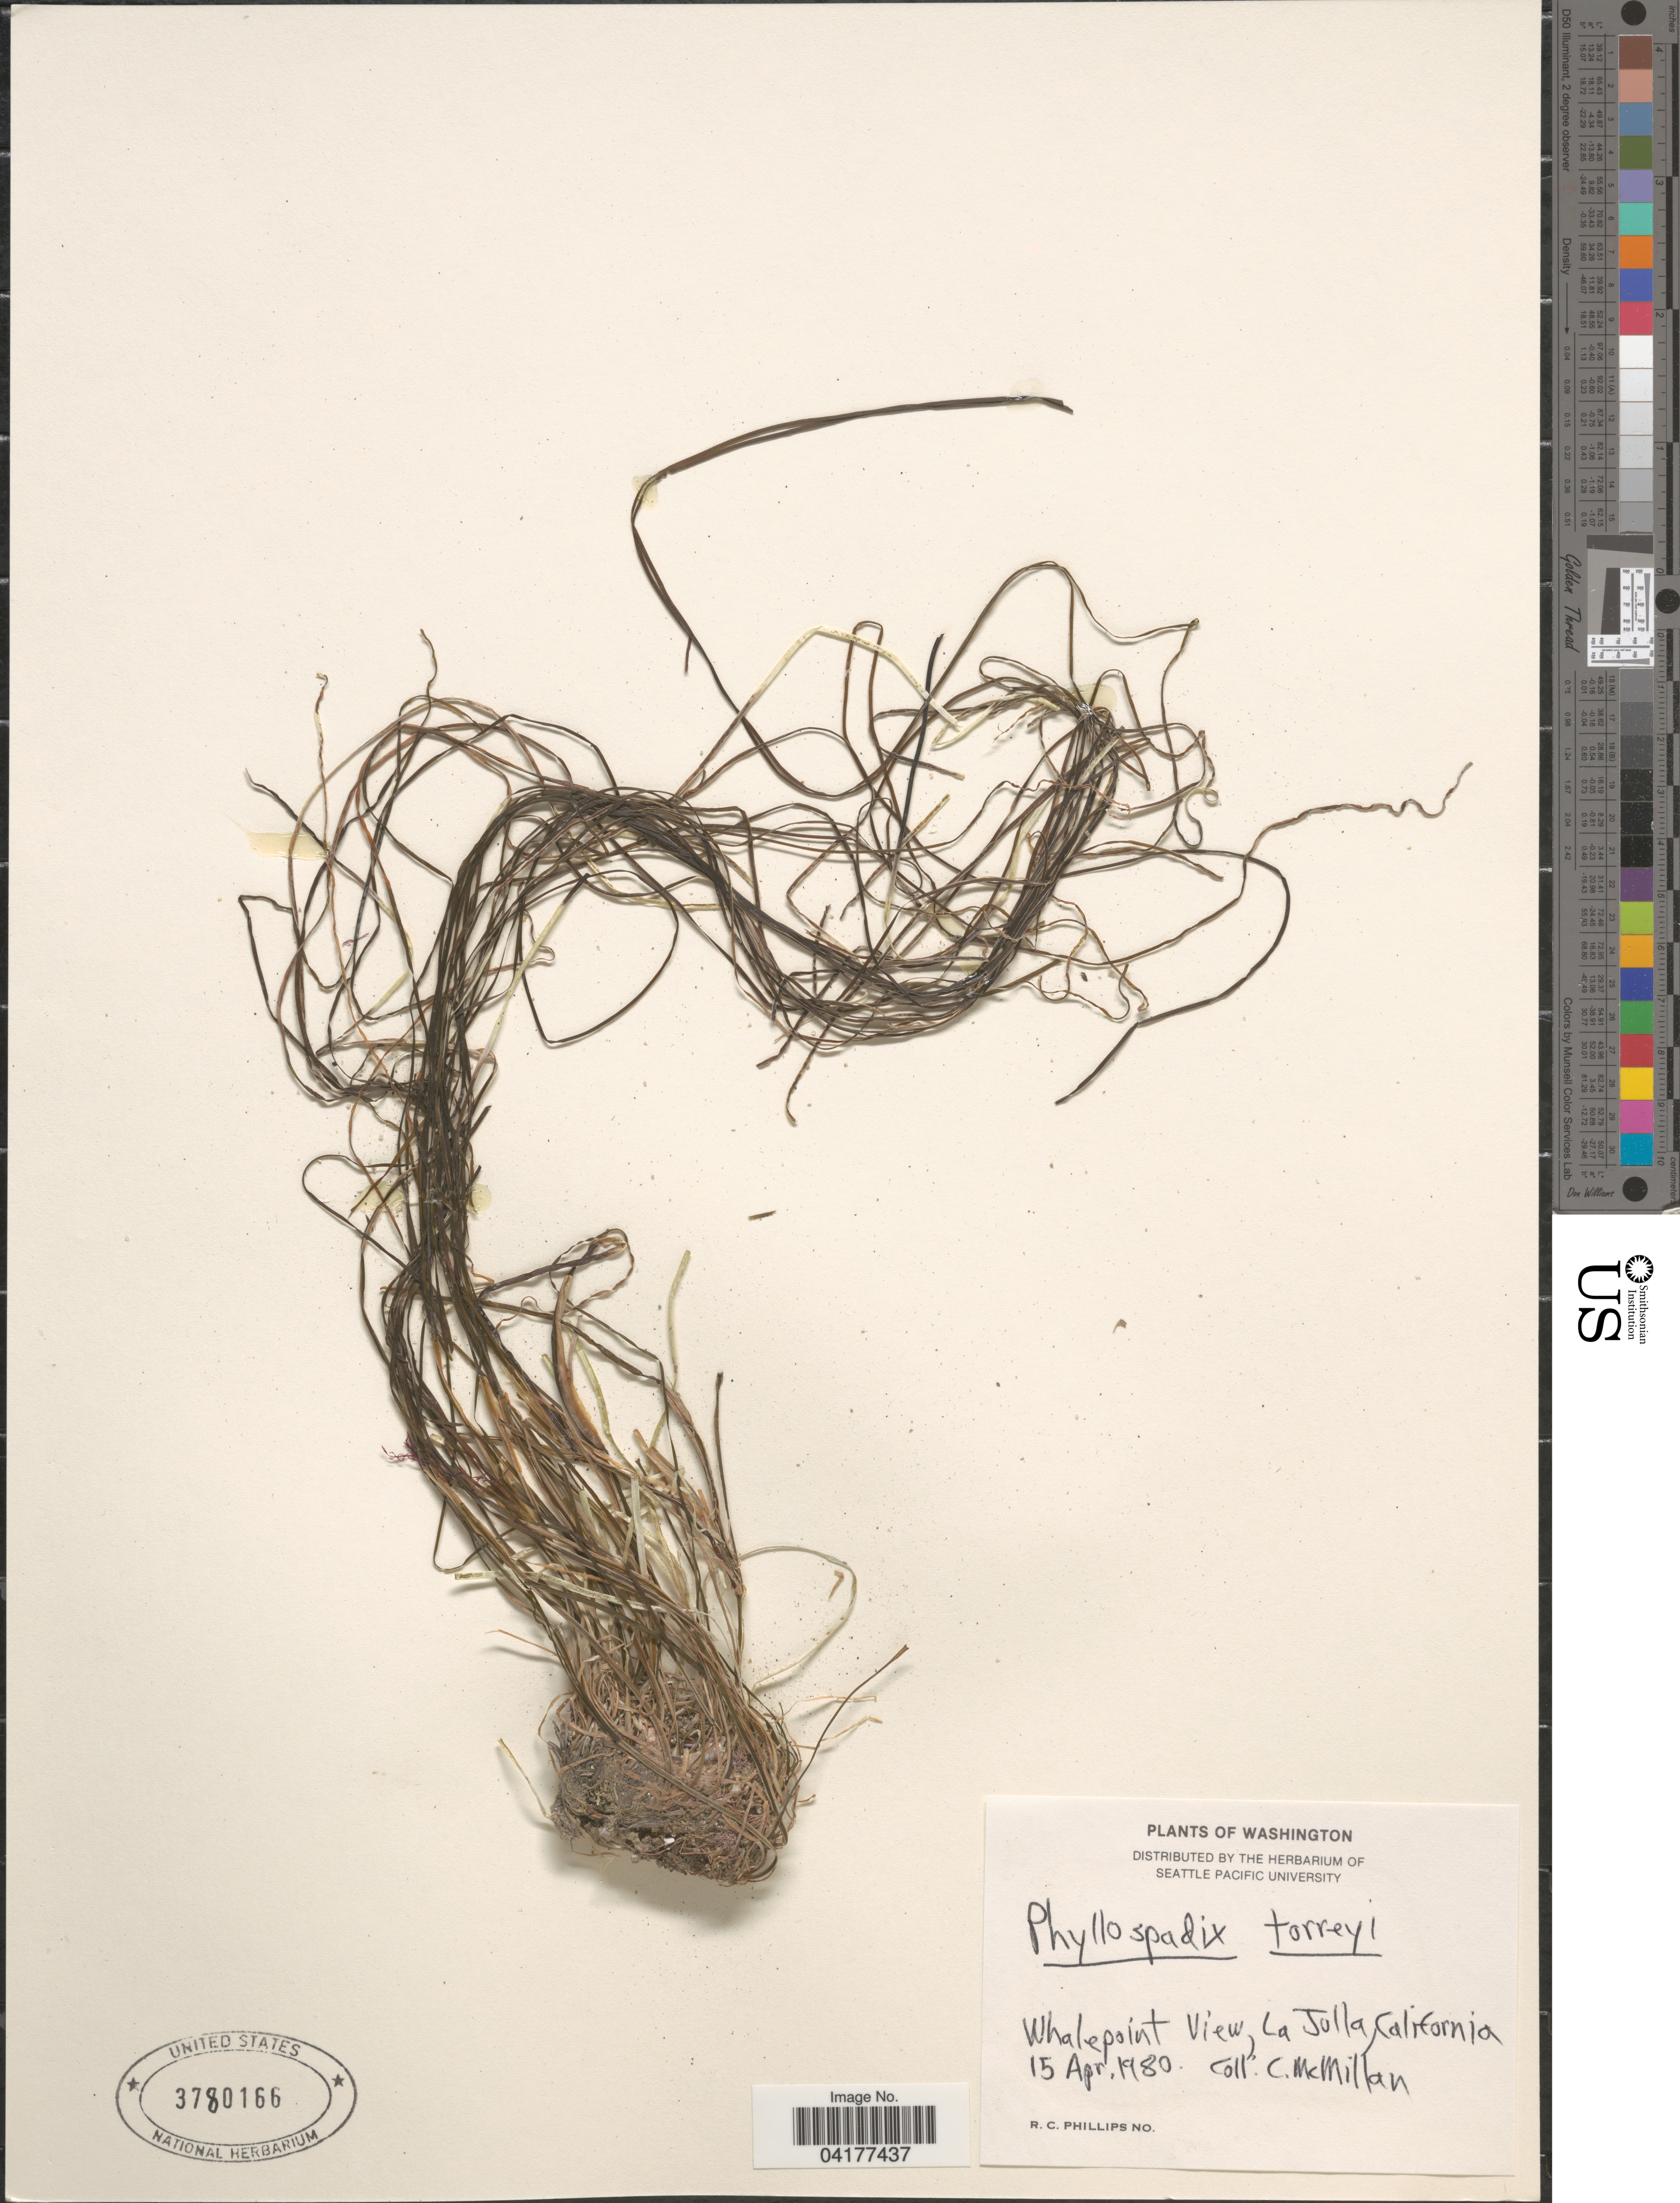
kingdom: Plantae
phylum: Tracheophyta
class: Liliopsida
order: Alismatales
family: Zosteraceae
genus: Phyllospadix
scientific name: Phyllospadix torreyi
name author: S. Watson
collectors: C. McMillan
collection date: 1980-04-15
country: United States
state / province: California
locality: Whalepoint View, La Jolla.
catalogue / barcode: US 3780166